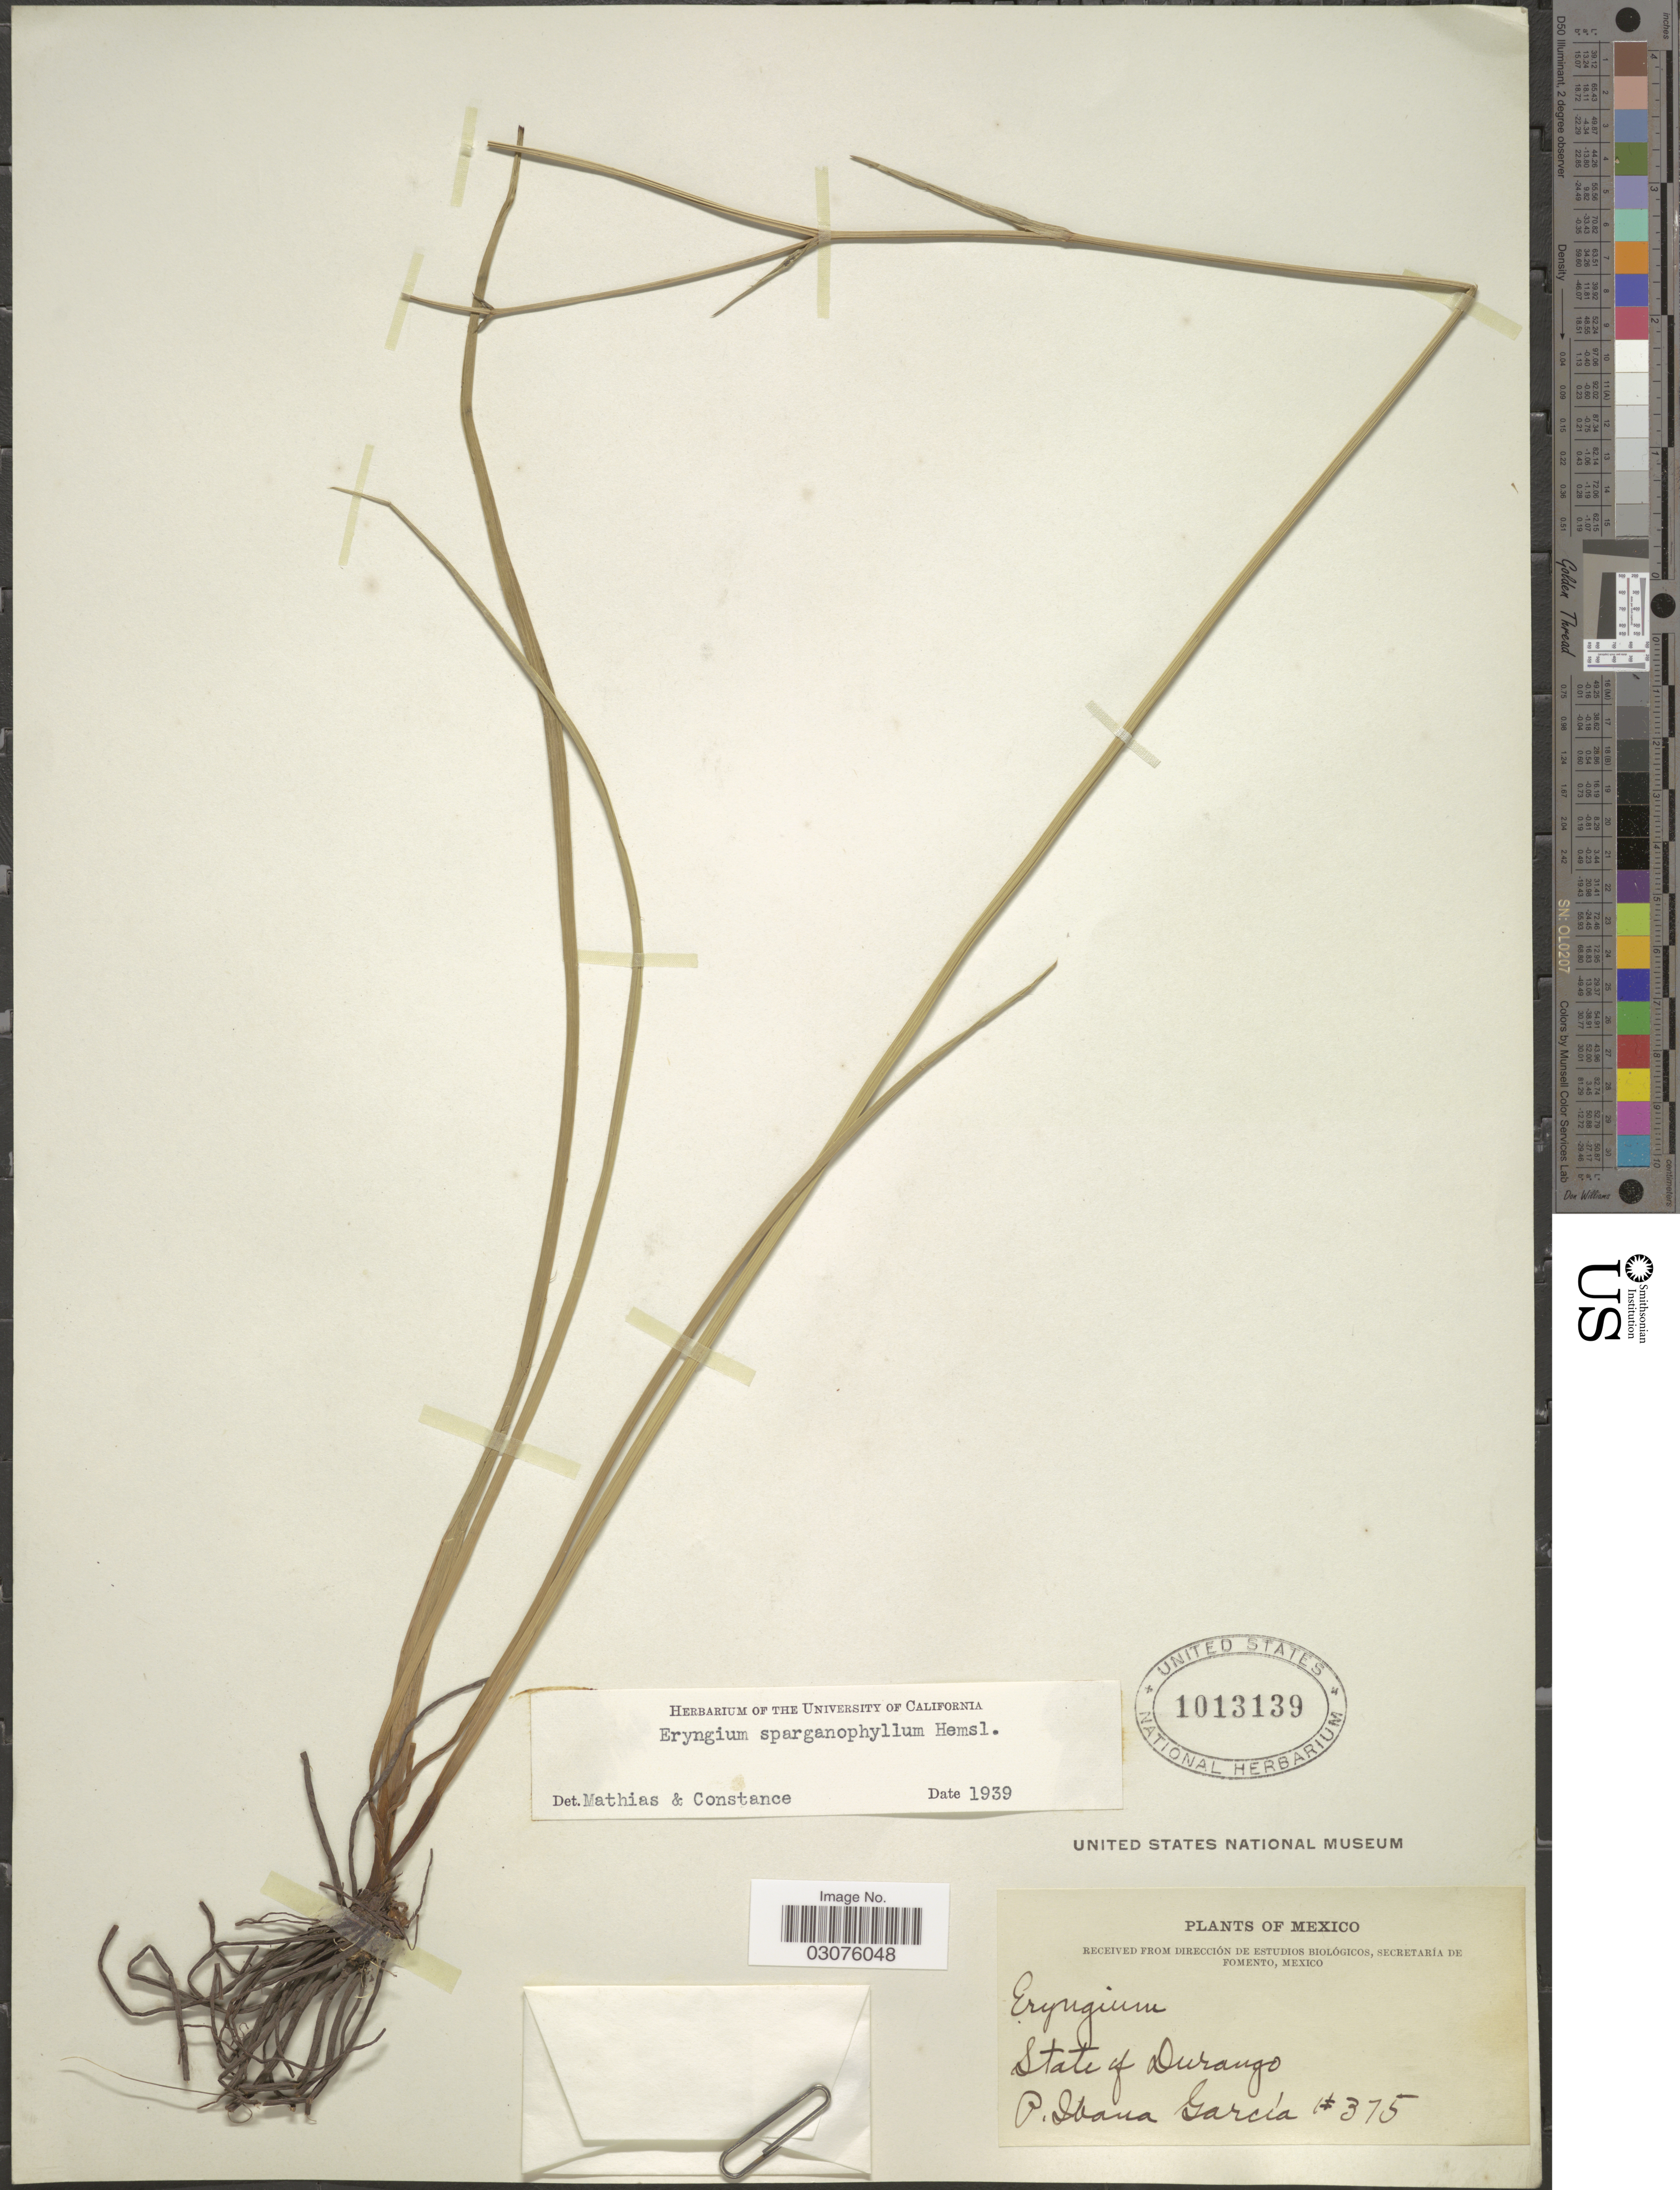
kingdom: Plantae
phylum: Tracheophyta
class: Magnoliopsida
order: Apiales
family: Apiaceae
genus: Eryngium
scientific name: Eryngium sparganophyllum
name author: Hemsl. in Hook. f.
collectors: P. Ibana-Garcia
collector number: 375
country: Mexico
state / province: Durango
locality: State of Durango.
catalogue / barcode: US 1013139